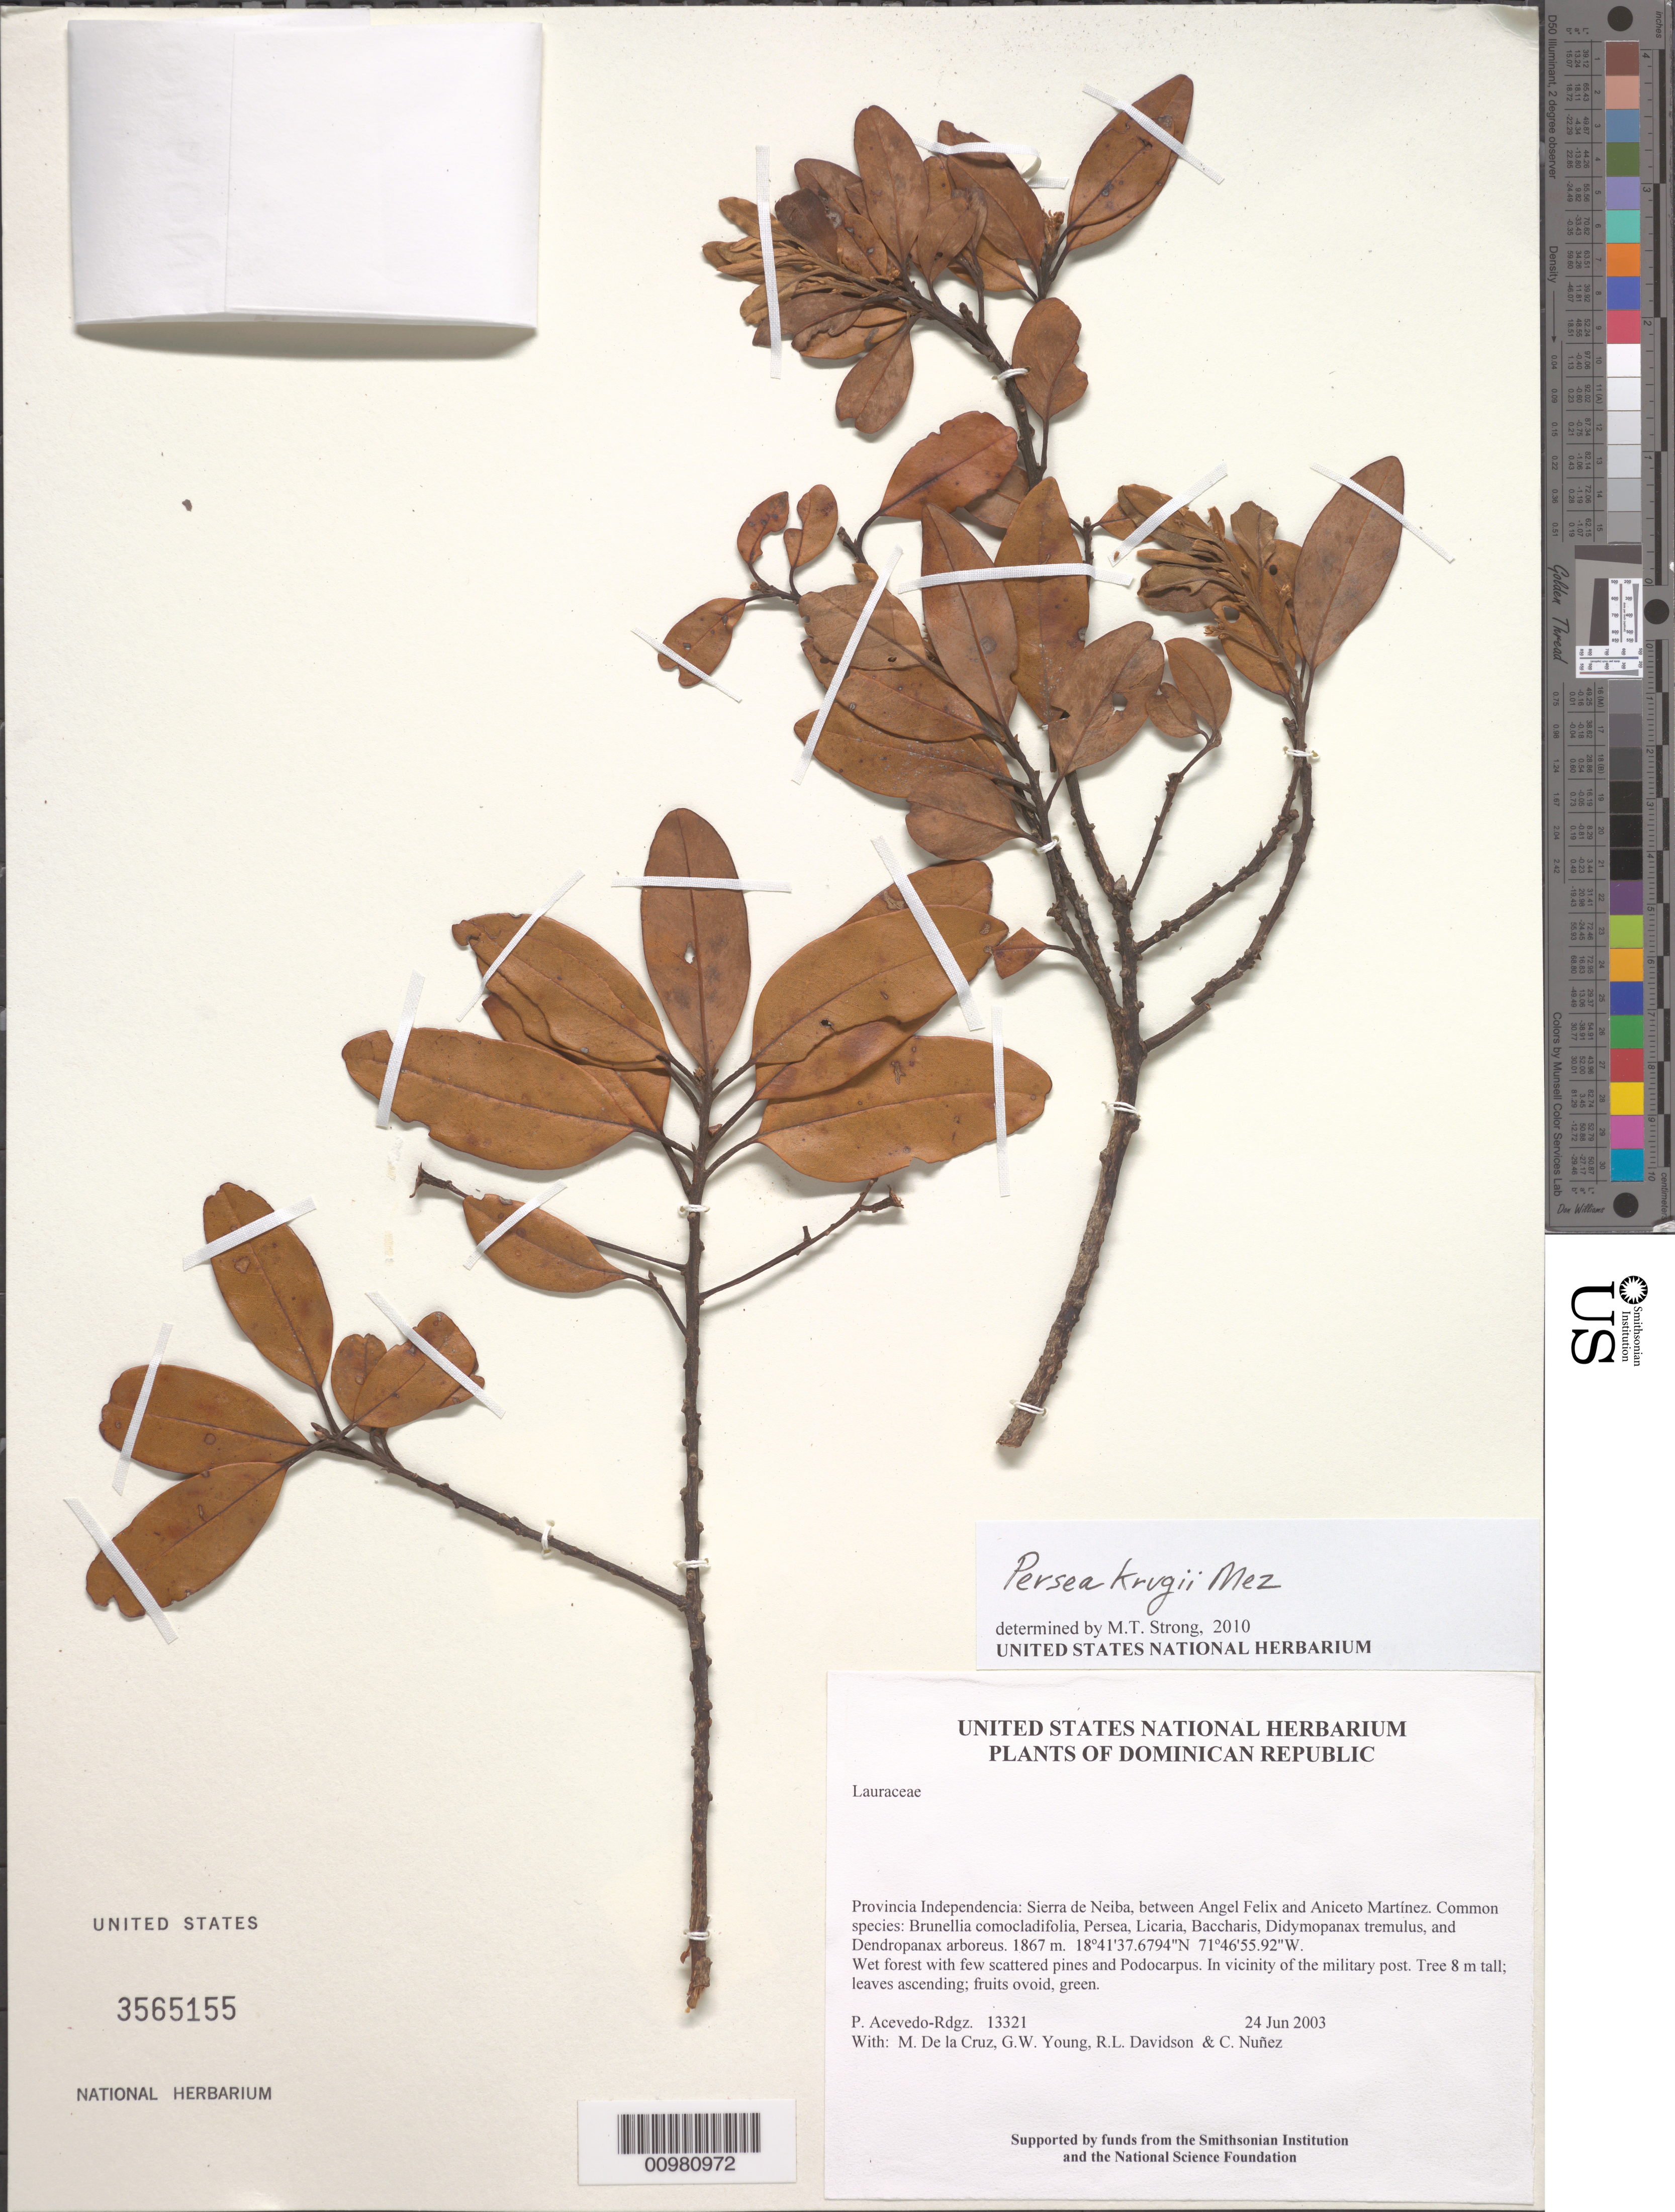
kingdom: Plantae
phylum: Tracheophyta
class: Magnoliopsida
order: Laurales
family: Lauraceae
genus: Persea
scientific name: Persea krugii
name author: Mez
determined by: Strong, M. T., (US), Smithsonian Institution - National Museum of Natural History (UNITED STATES)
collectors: P. Acevedo-Rodr., M. de la Cruz, J. Rawlins, G. Young, R. Davidson & C. Nunez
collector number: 13321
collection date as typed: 24 Jun 2003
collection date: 2003-06-24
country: Dominican Republic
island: Hispaniola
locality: Provincia Independencia: Sierra de Neiba, between Angel Felix and Aniceto Martínez. Common species: Brunellia comocladifolia, Persea, Licaria, Baccharis, Didymopanax tremulus, and Dendropanax arboreus.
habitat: Wet forest with few scattered pines and Podocarpus. In vicinity of the military post.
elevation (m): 1867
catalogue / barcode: US 3565155